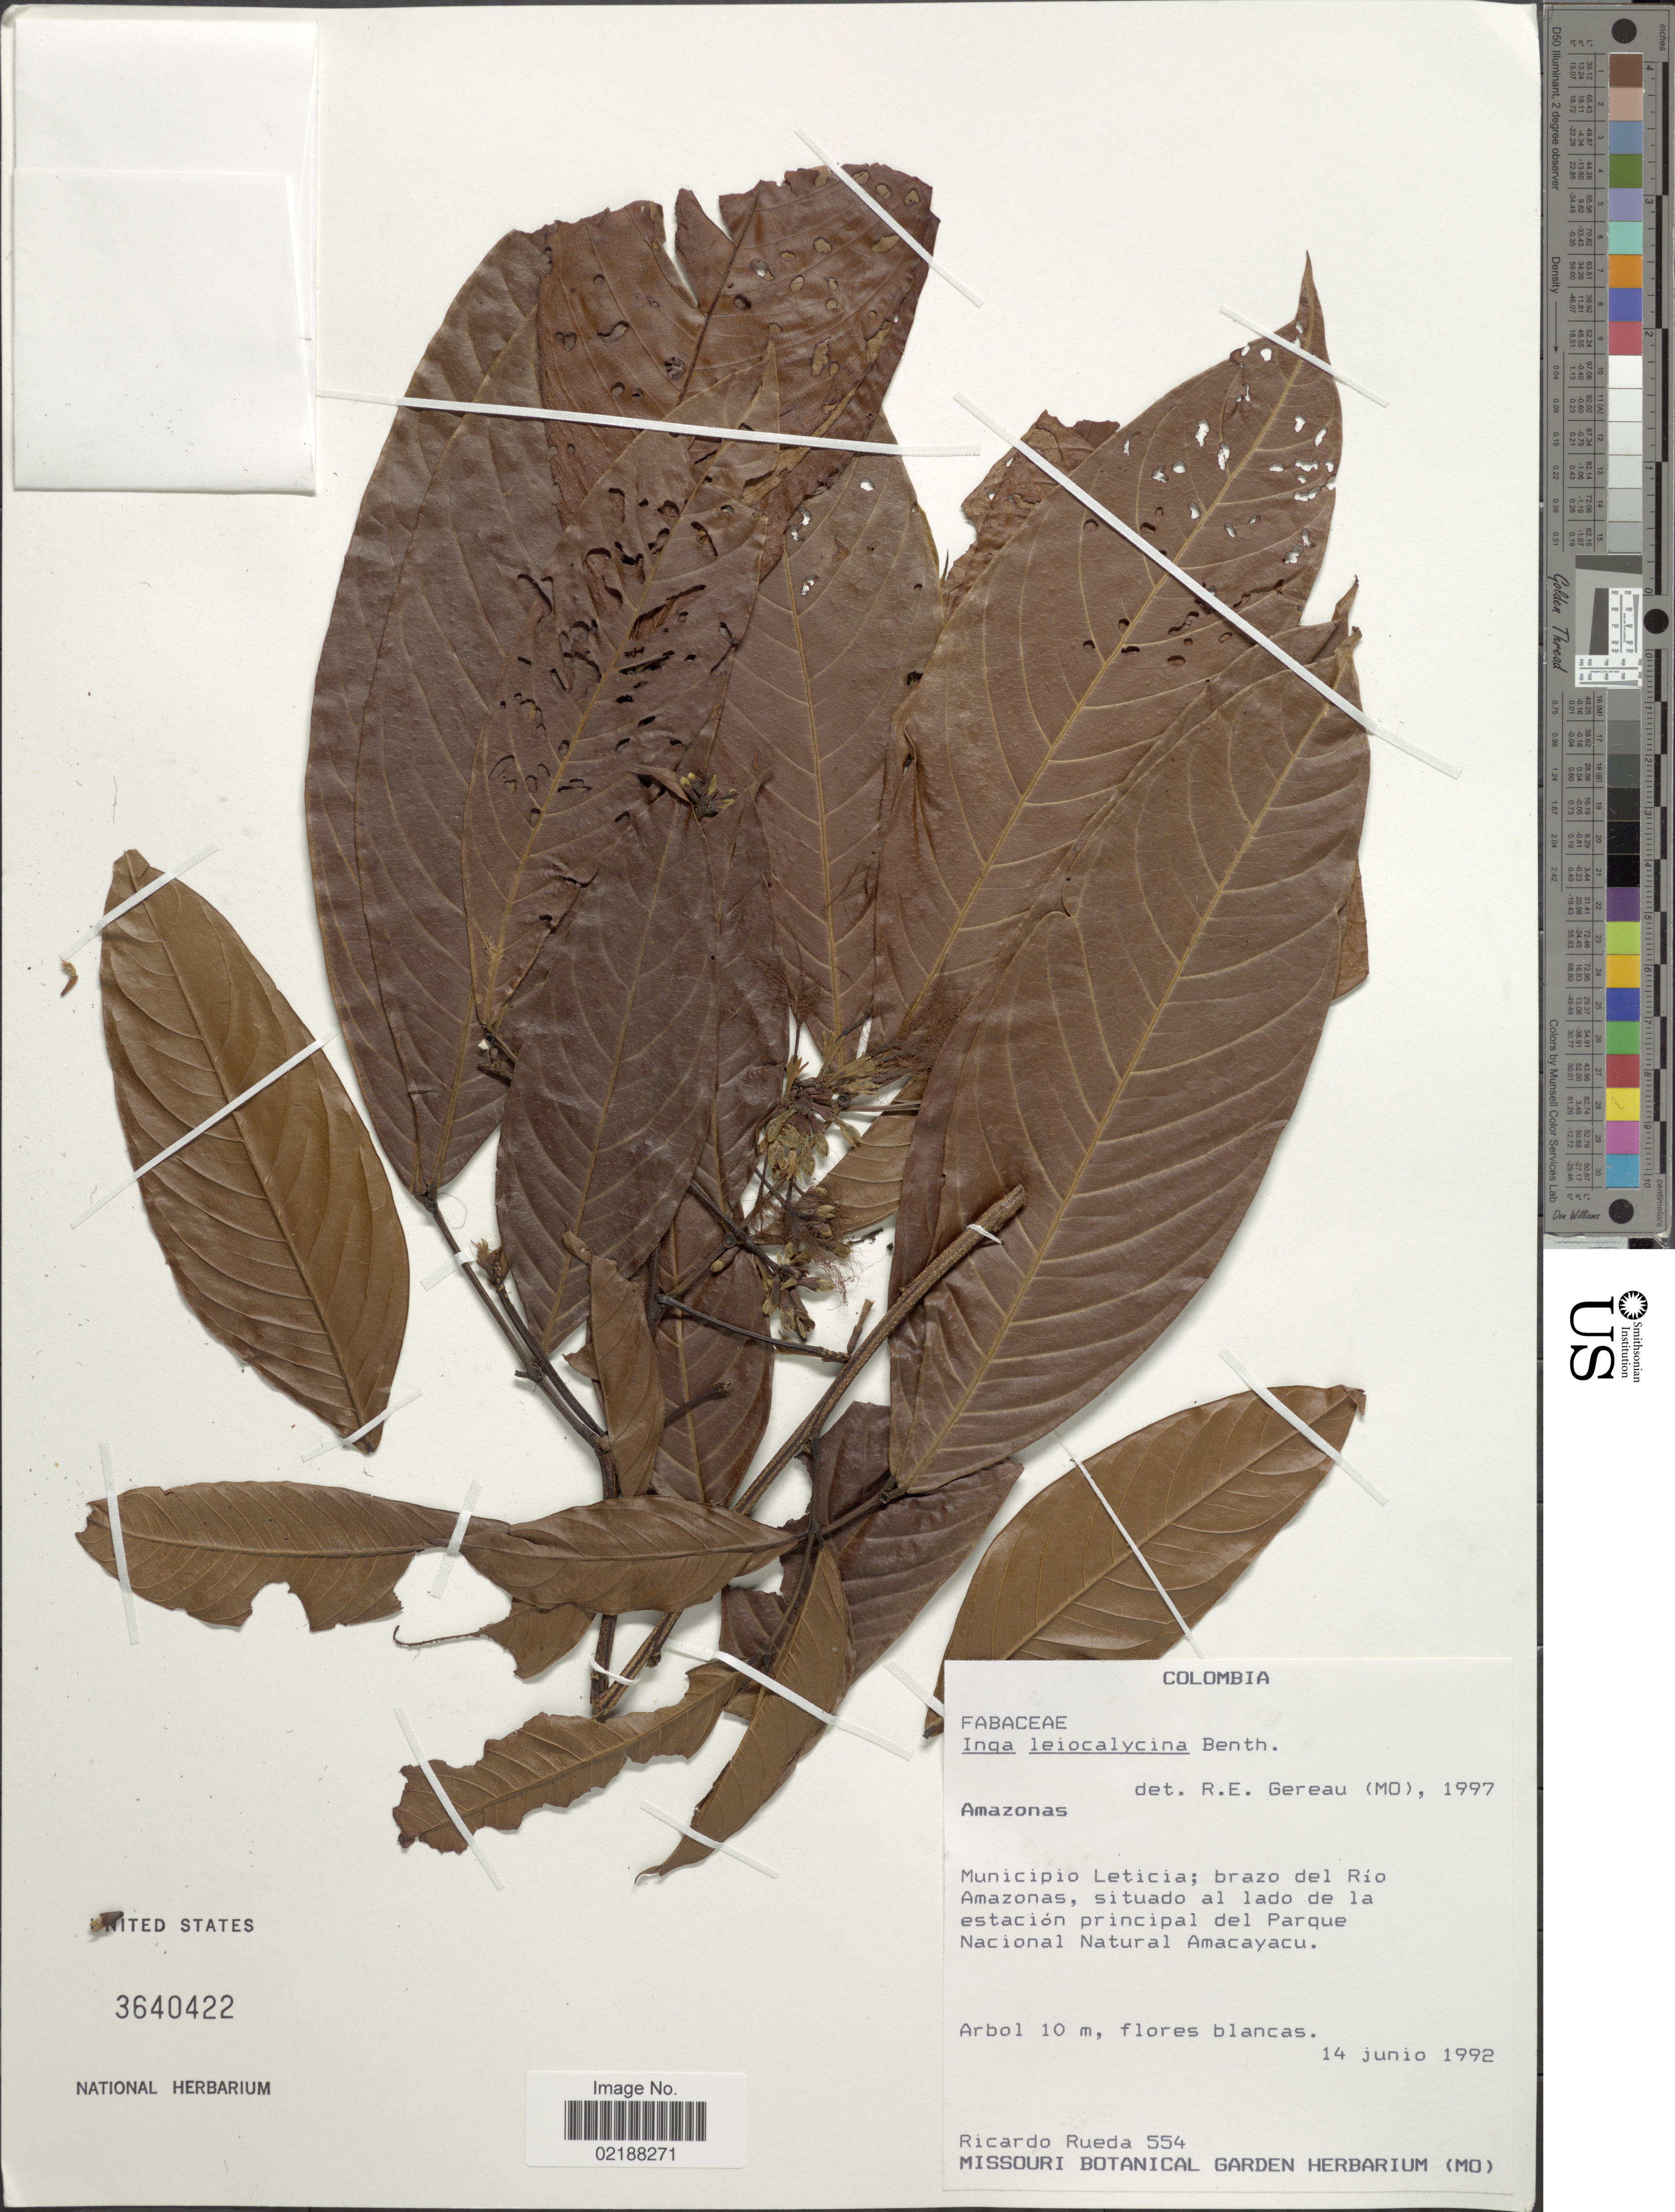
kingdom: Plantae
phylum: Tracheophyta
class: Magnoliopsida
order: Fabales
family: Fabaceae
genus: Inga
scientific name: Inga leiocalycina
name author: Benth.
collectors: R. Rueda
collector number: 554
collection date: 1992-06-14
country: Colombia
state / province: Amazônas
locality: Municipio Leticia; brazo del Rio Amazonas, situado al lado de la estacion principal del Parque Nacional Natural Amacayacu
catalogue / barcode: US 3640422